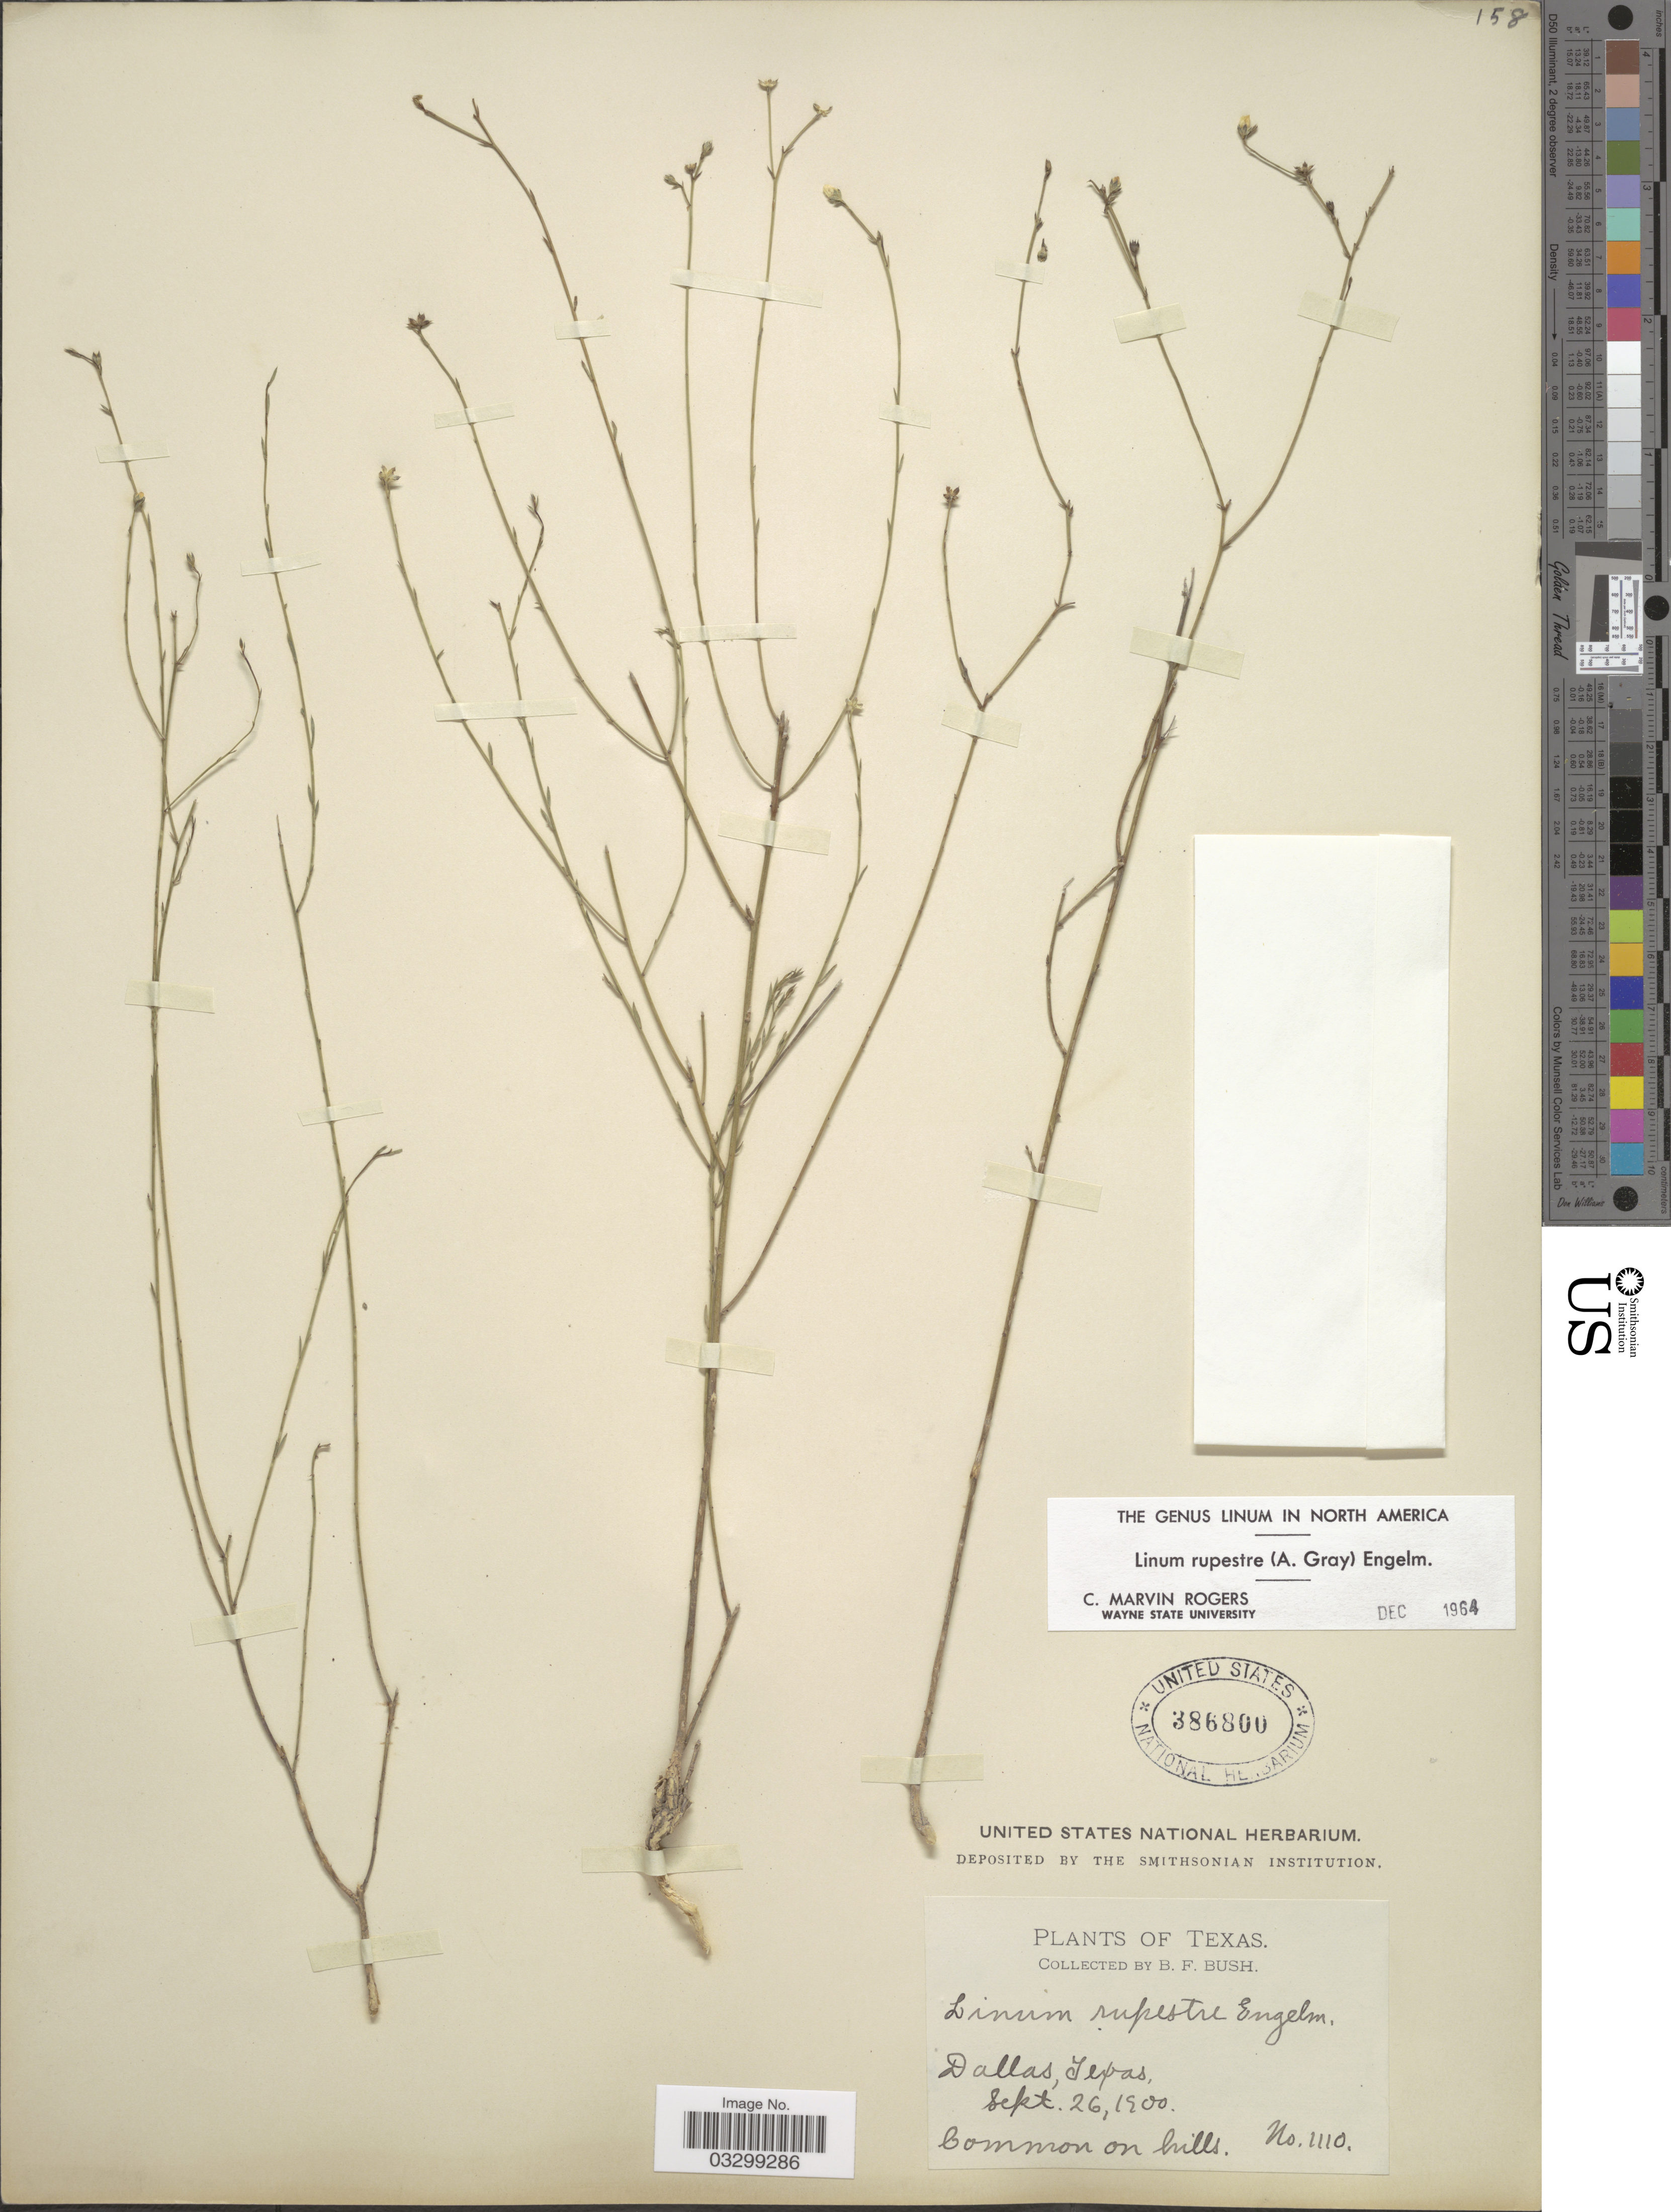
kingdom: Plantae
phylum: Tracheophyta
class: Magnoliopsida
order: Malpighiales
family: Linaceae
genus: Linum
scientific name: Linum rupestre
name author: Engelm.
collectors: B. F. Bush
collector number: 1110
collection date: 1900-09-26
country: United States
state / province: Texas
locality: Dallas.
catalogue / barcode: US 386800